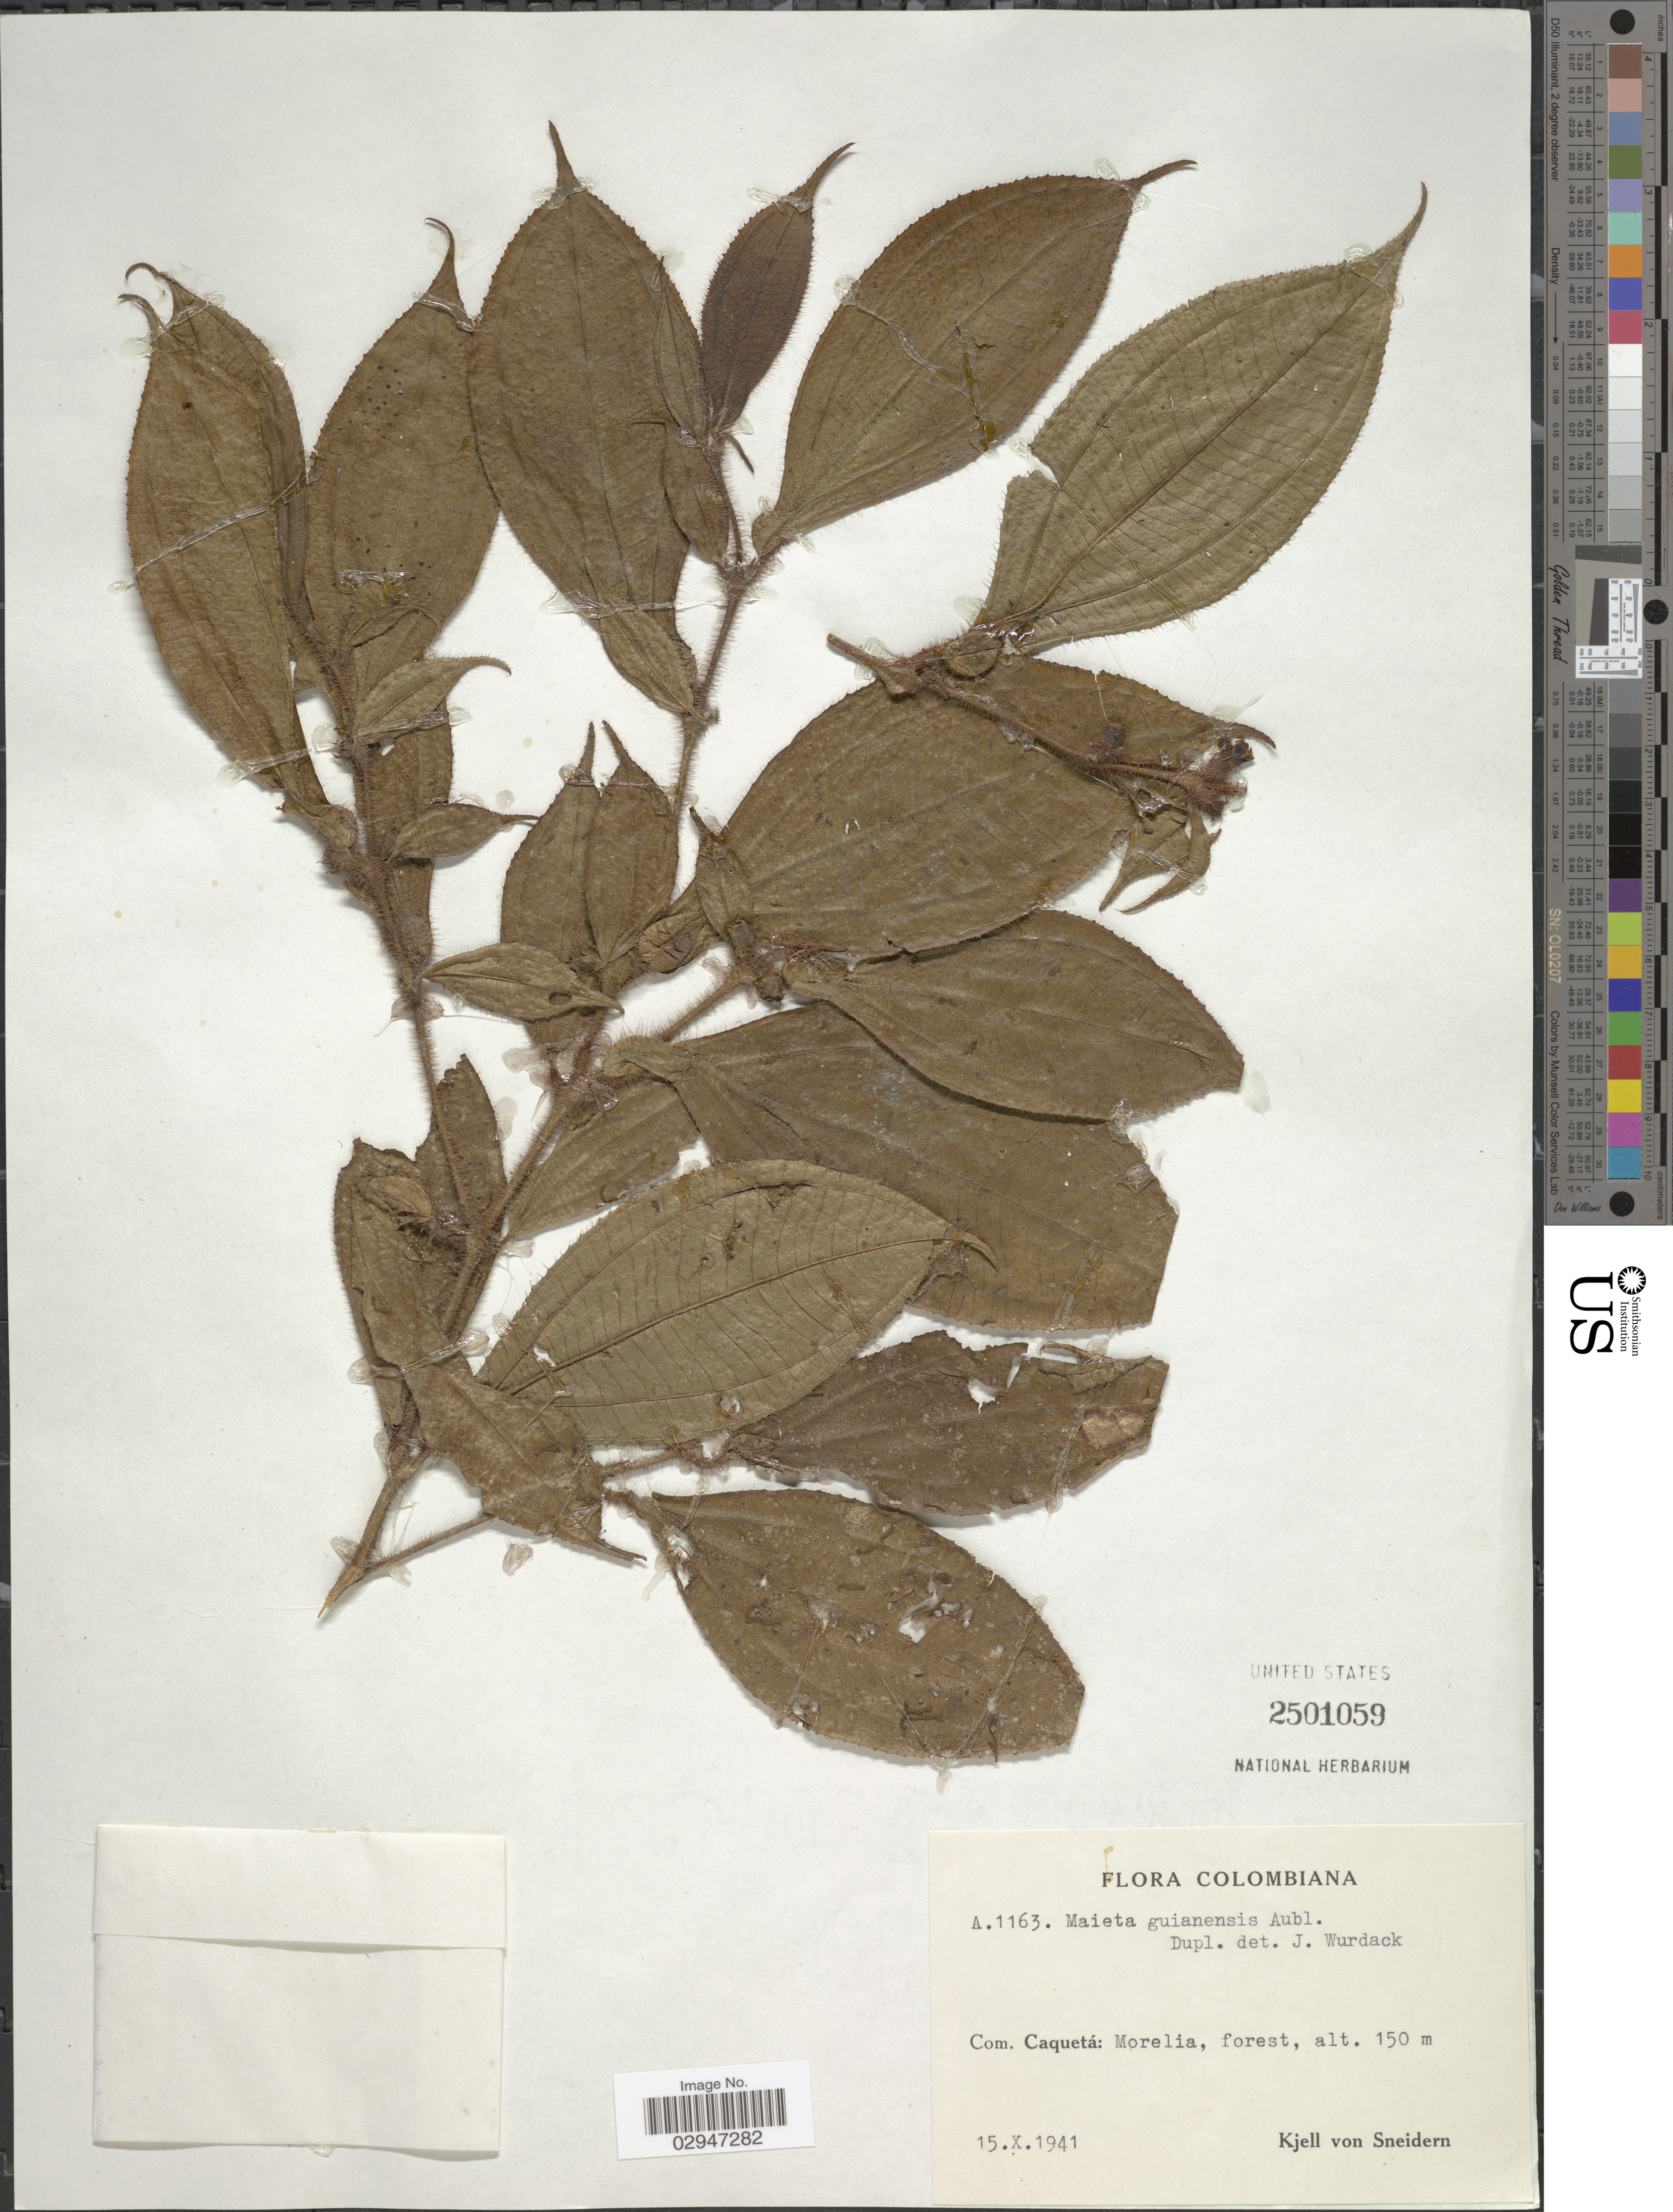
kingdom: Plantae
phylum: Tracheophyta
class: Magnoliopsida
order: Myrtales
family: Melastomataceae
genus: Maieta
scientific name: Maieta guianensis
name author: Aubl.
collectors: K. von Sneidern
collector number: A1163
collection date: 1941-10-15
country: Colombia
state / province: Caquetá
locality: Com. Caquetá: Morelia, forest.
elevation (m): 150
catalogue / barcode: US 2501059